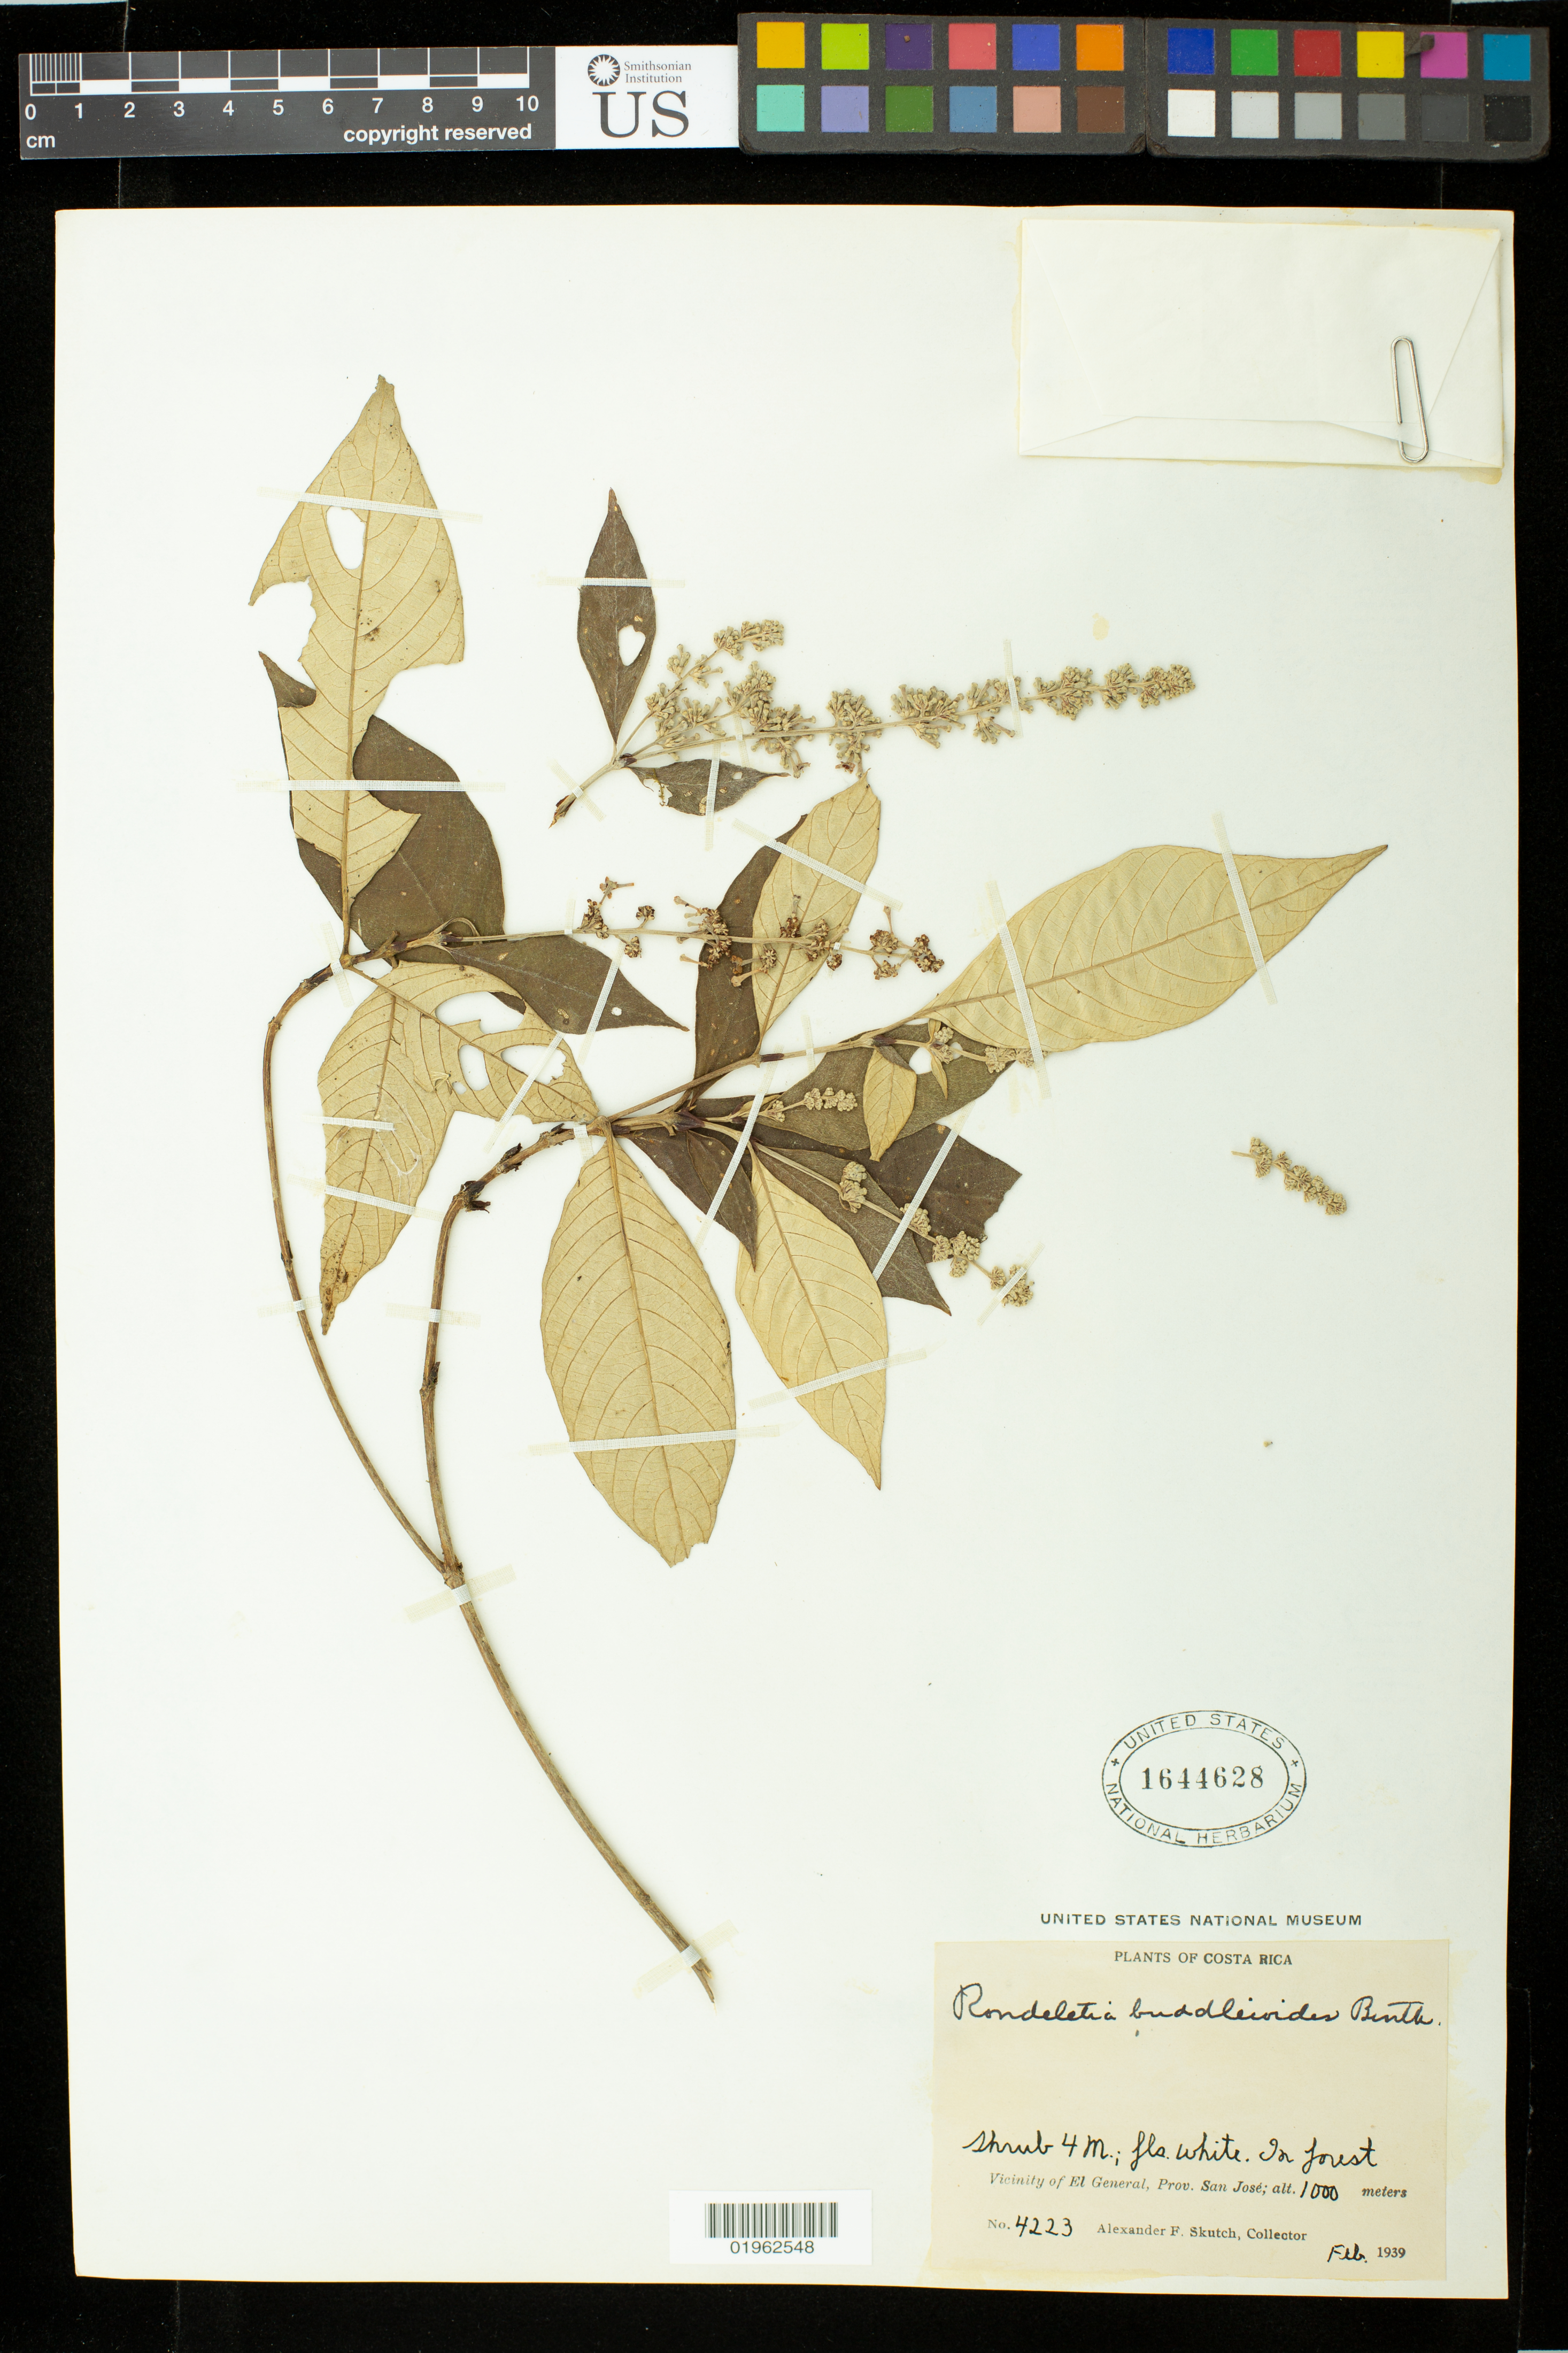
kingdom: Plantae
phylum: Tracheophyta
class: Magnoliopsida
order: Gentianales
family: Rubiaceae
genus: Rondeletia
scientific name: Rondeletia buddleioides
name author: Benth.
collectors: A. F. Skutch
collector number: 4223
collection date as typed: Feb 1939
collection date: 1939-02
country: Costa Rica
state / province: San José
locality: Vicinity of El General.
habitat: forest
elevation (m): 1000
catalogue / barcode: US 1644628